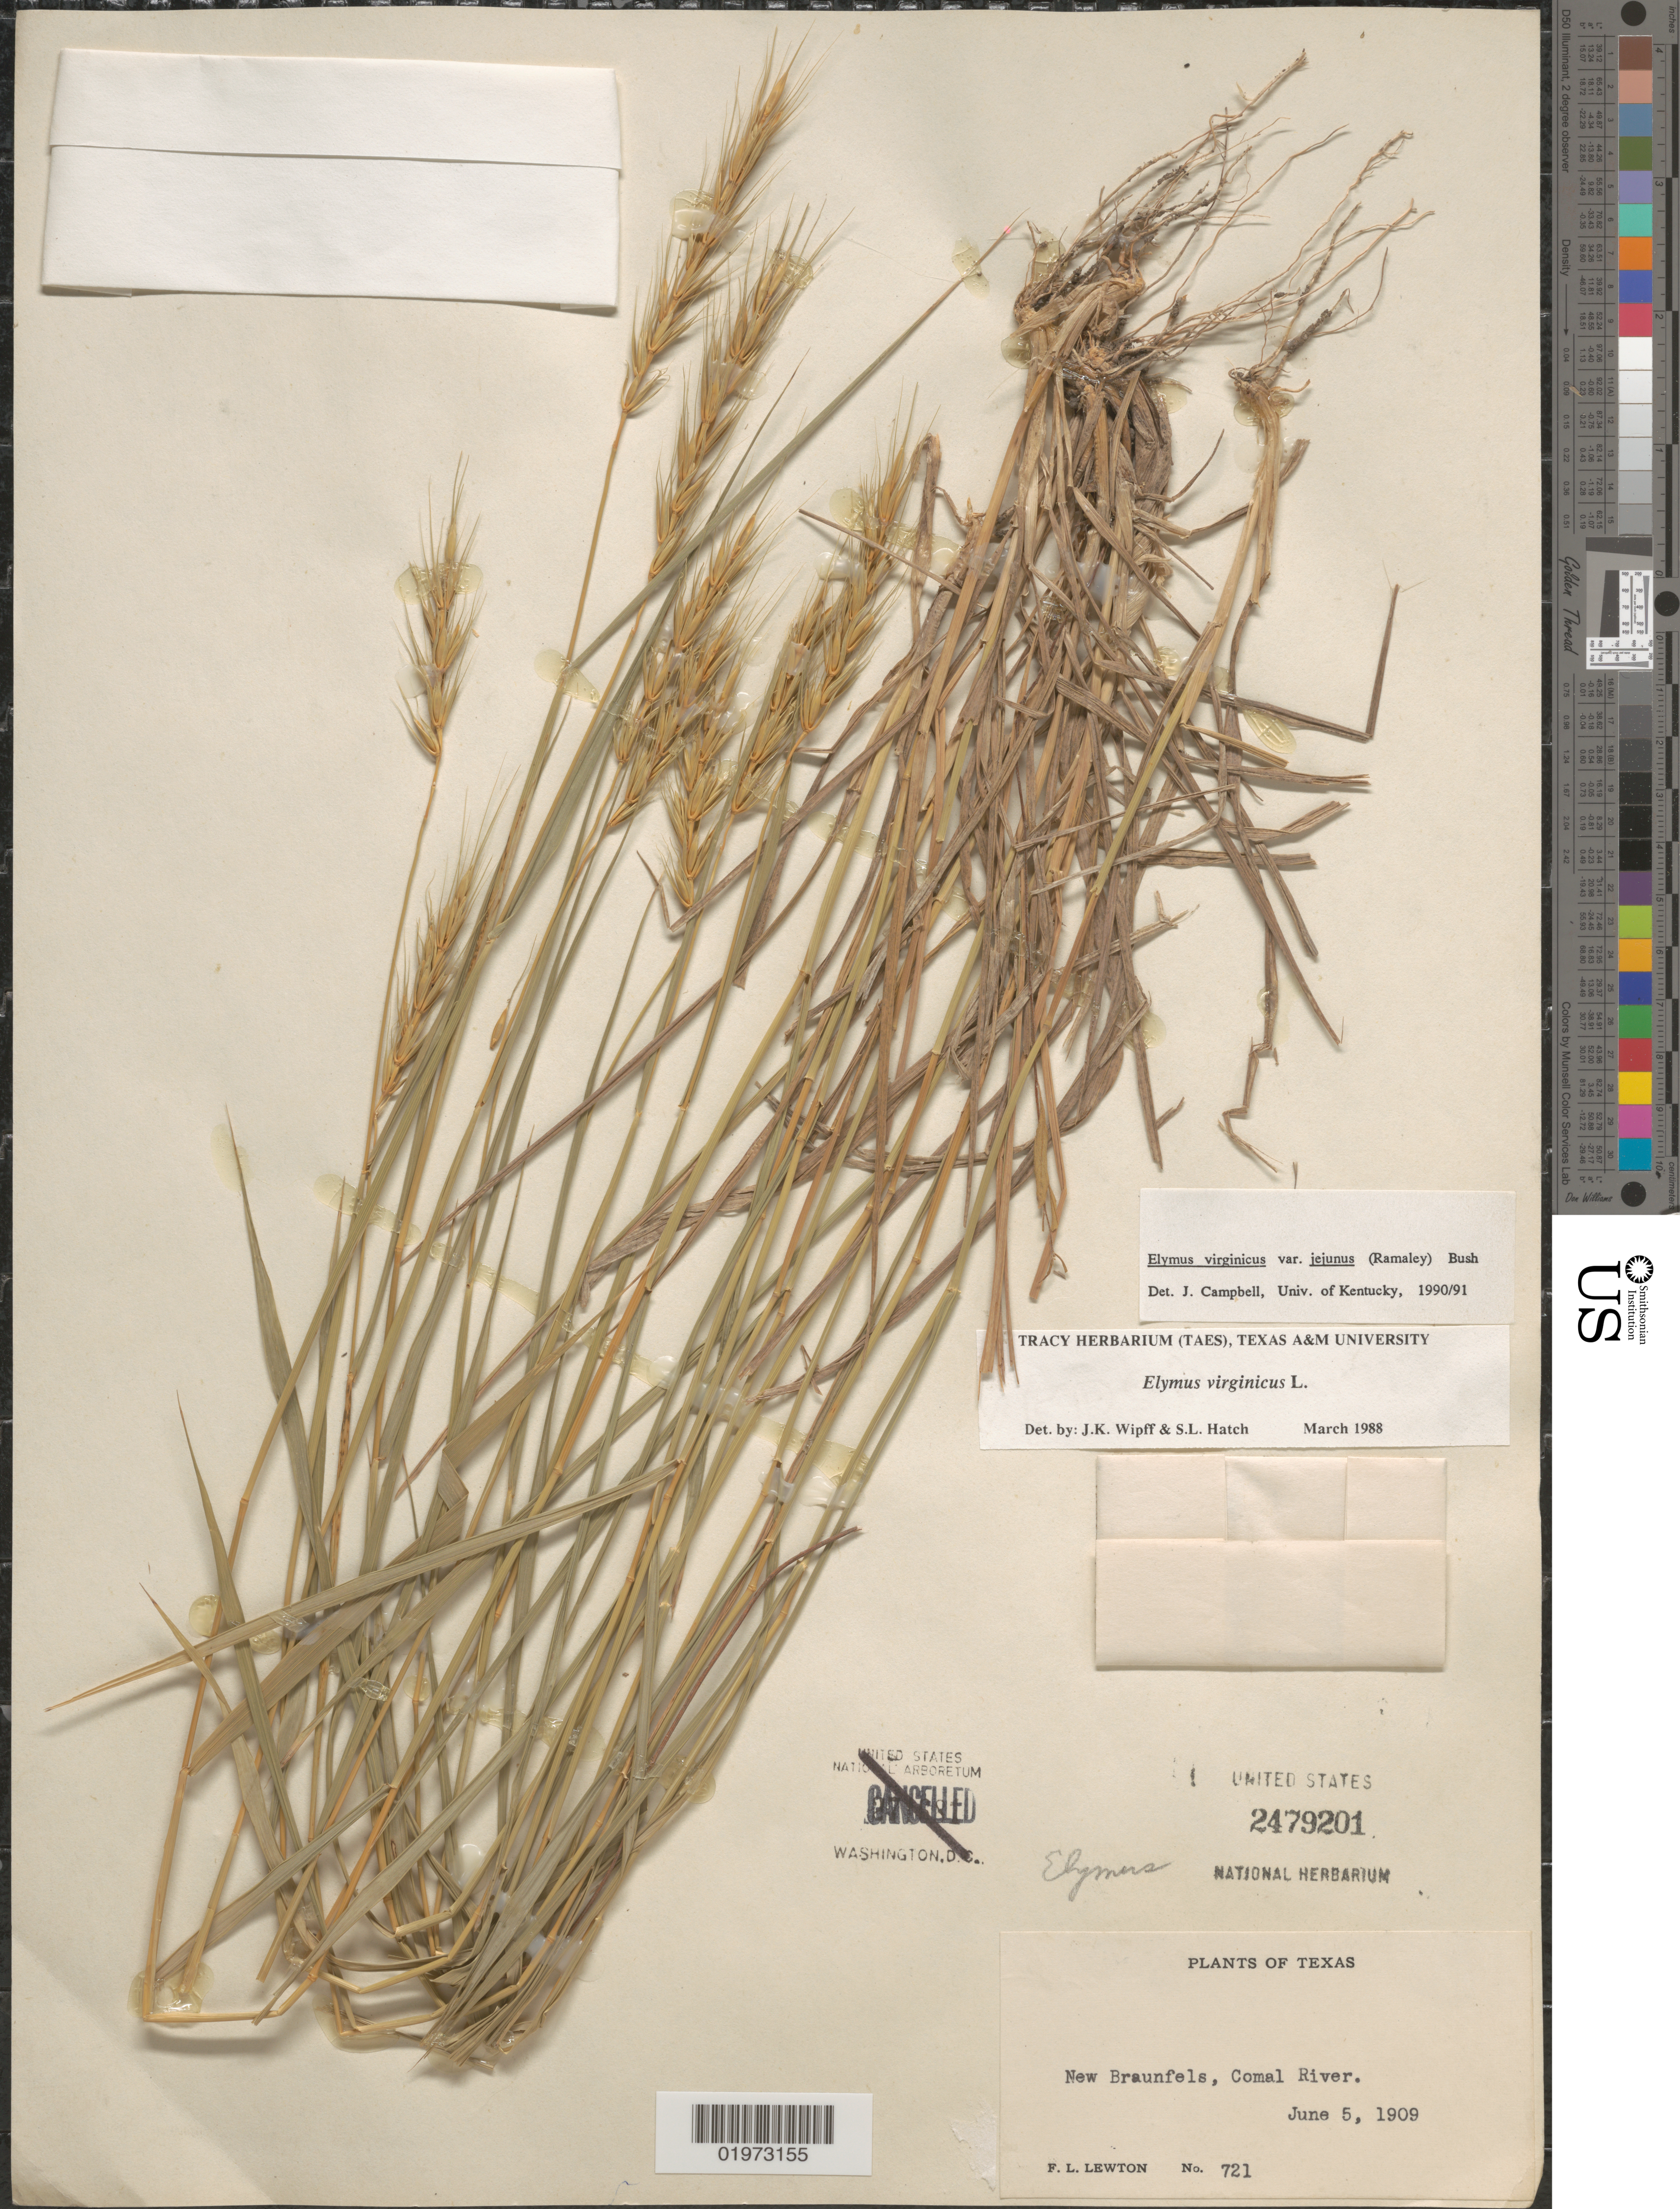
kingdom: Plantae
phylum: Tracheophyta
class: Liliopsida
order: Poales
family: Poaceae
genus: Elymus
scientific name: Elymus virginicus var. virginicus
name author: L.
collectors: F. L. Lewton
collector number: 721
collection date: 1909-06-05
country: United States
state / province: Texas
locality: New Braunfels, Comal River.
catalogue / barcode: US 2479201